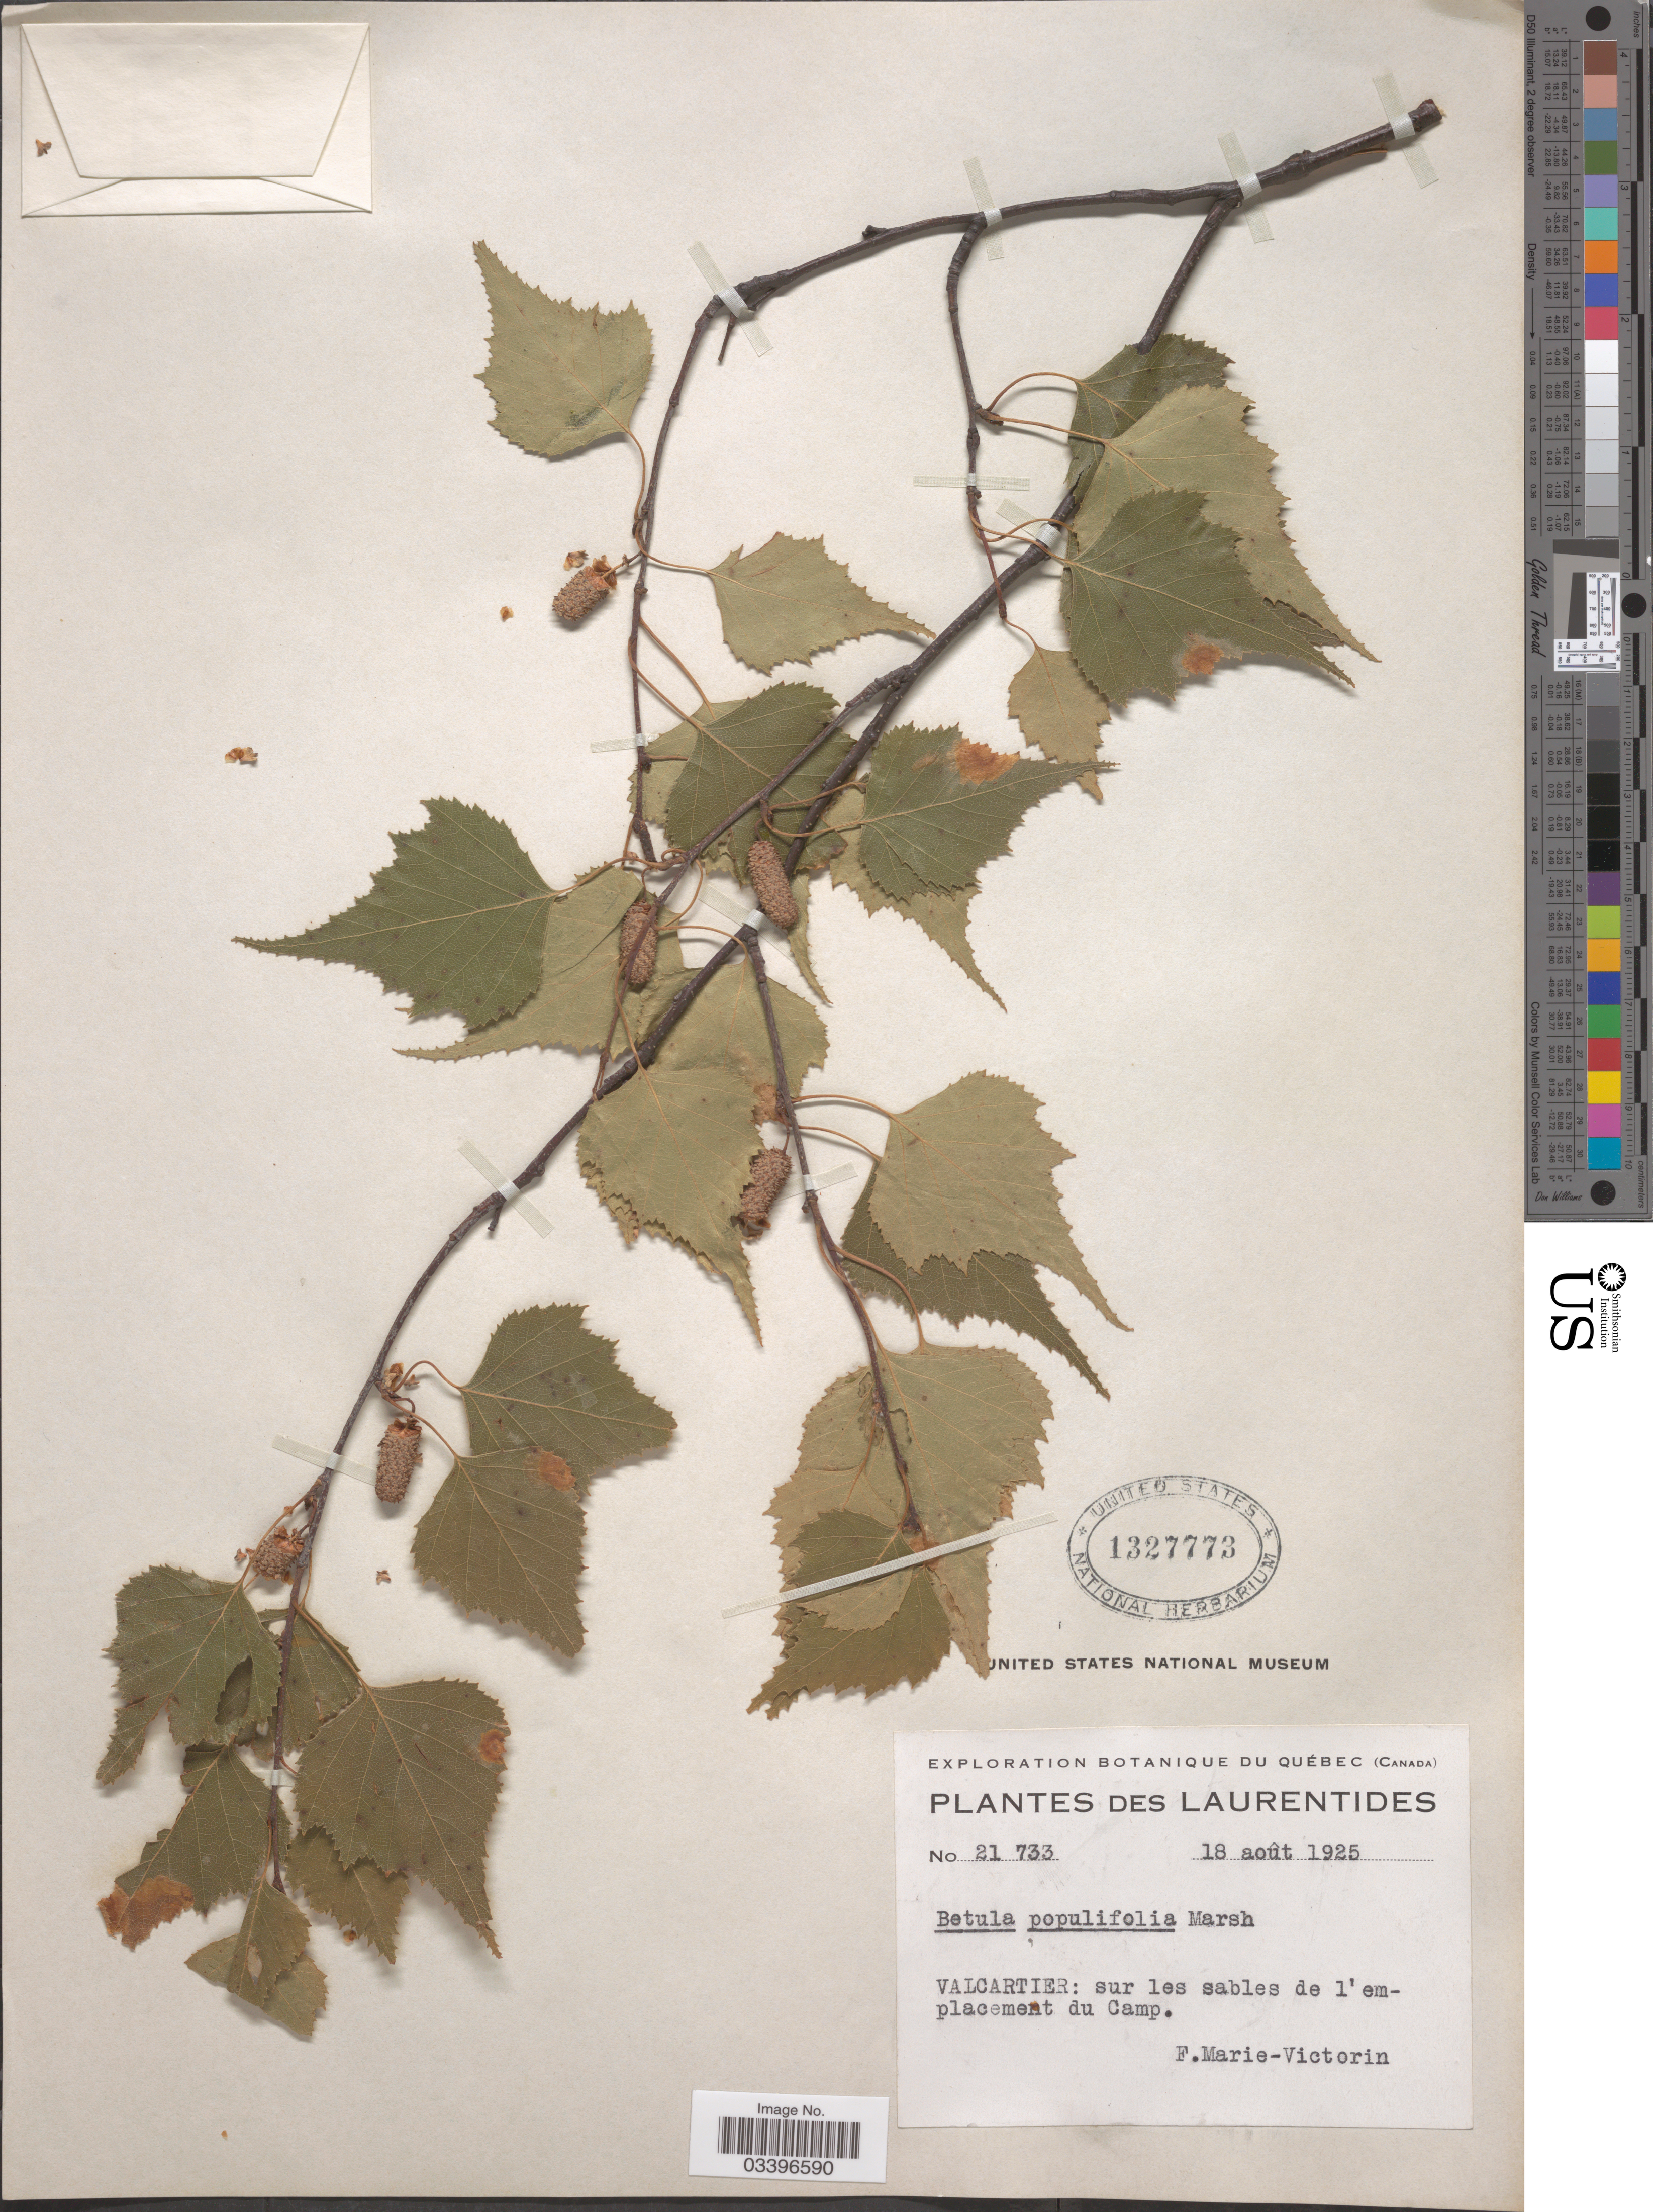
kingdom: Plantae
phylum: Tracheophyta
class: Magnoliopsida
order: Fagales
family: Betulaceae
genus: Betula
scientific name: Betula populifolia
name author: Marshall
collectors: F. Marie-Victorin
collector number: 21733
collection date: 1925-08-18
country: Canada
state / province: Quebec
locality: Laurentides. Valcartier: sur les sables de l'emplacement du Camp.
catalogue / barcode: US 1327773